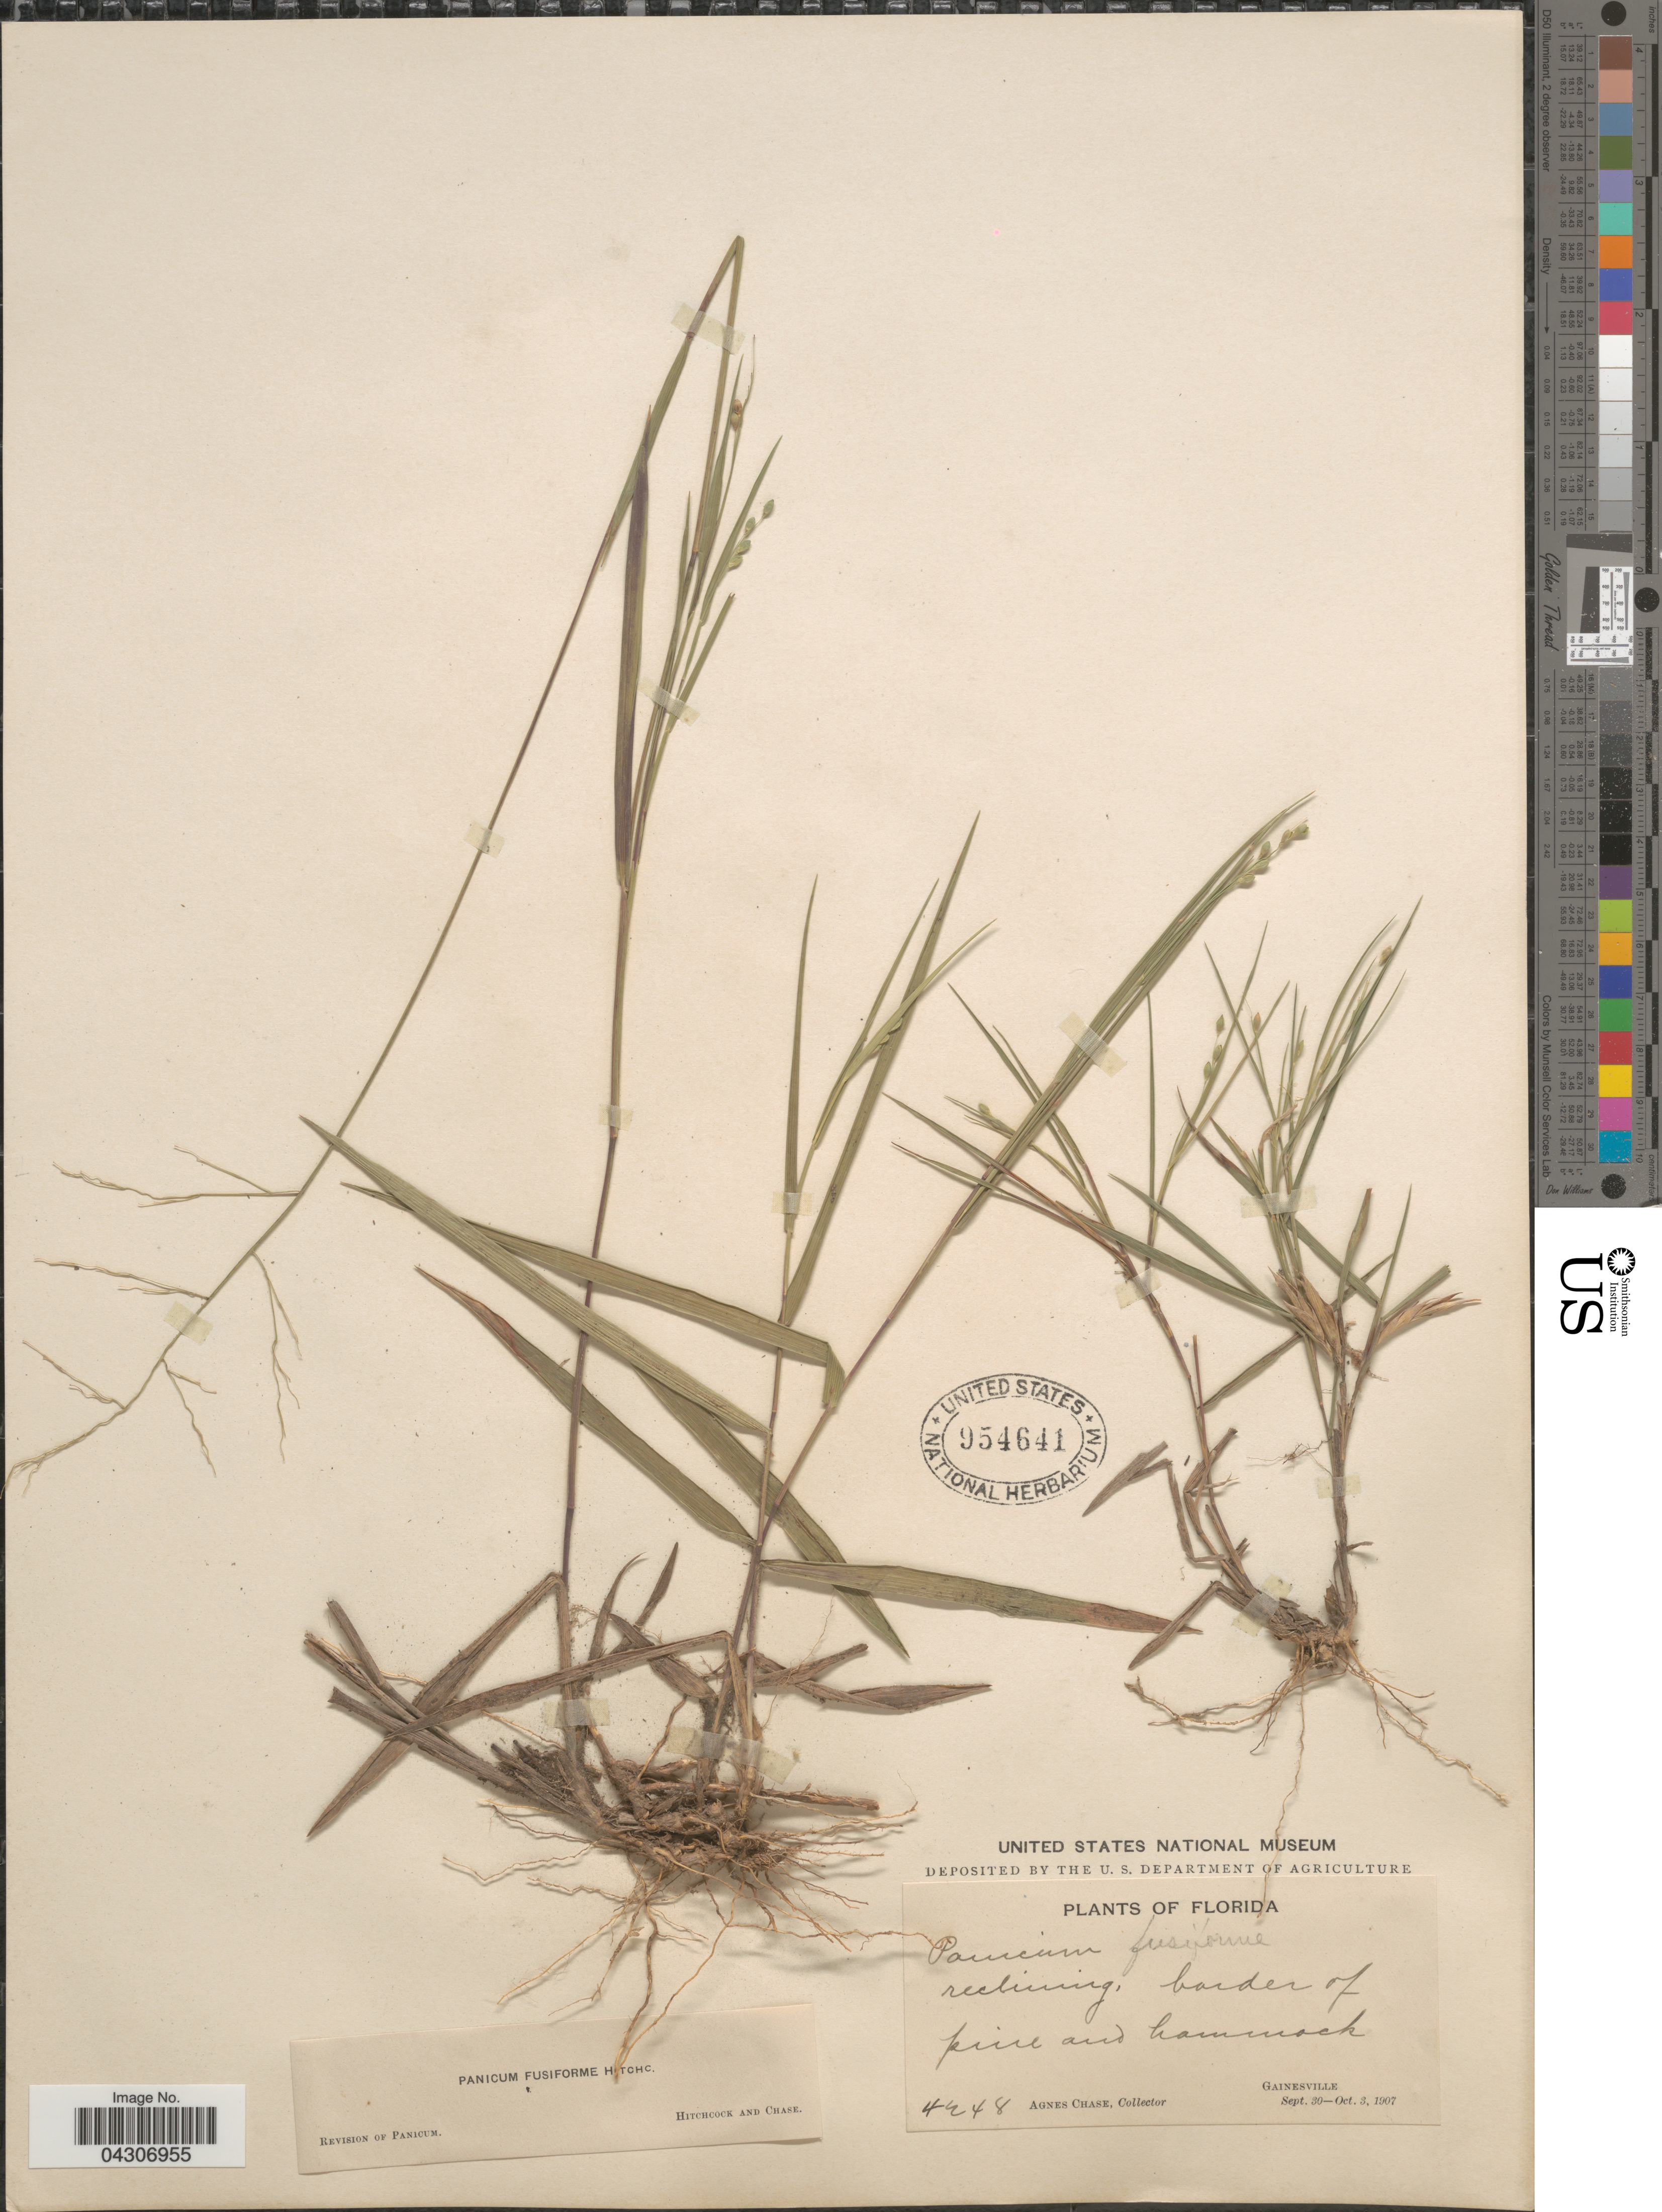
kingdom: Plantae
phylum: Tracheophyta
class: Liliopsida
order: Poales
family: Poaceae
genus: Dichanthelium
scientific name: Dichanthelium aciculare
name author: (Desv. ex Poir.) Gould & C.A. Clark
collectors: A. Chase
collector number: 4248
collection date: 1907-09-30/1907-10-03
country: United States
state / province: Florida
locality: Border of pine and hammock. Gainesville.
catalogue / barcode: US 954641